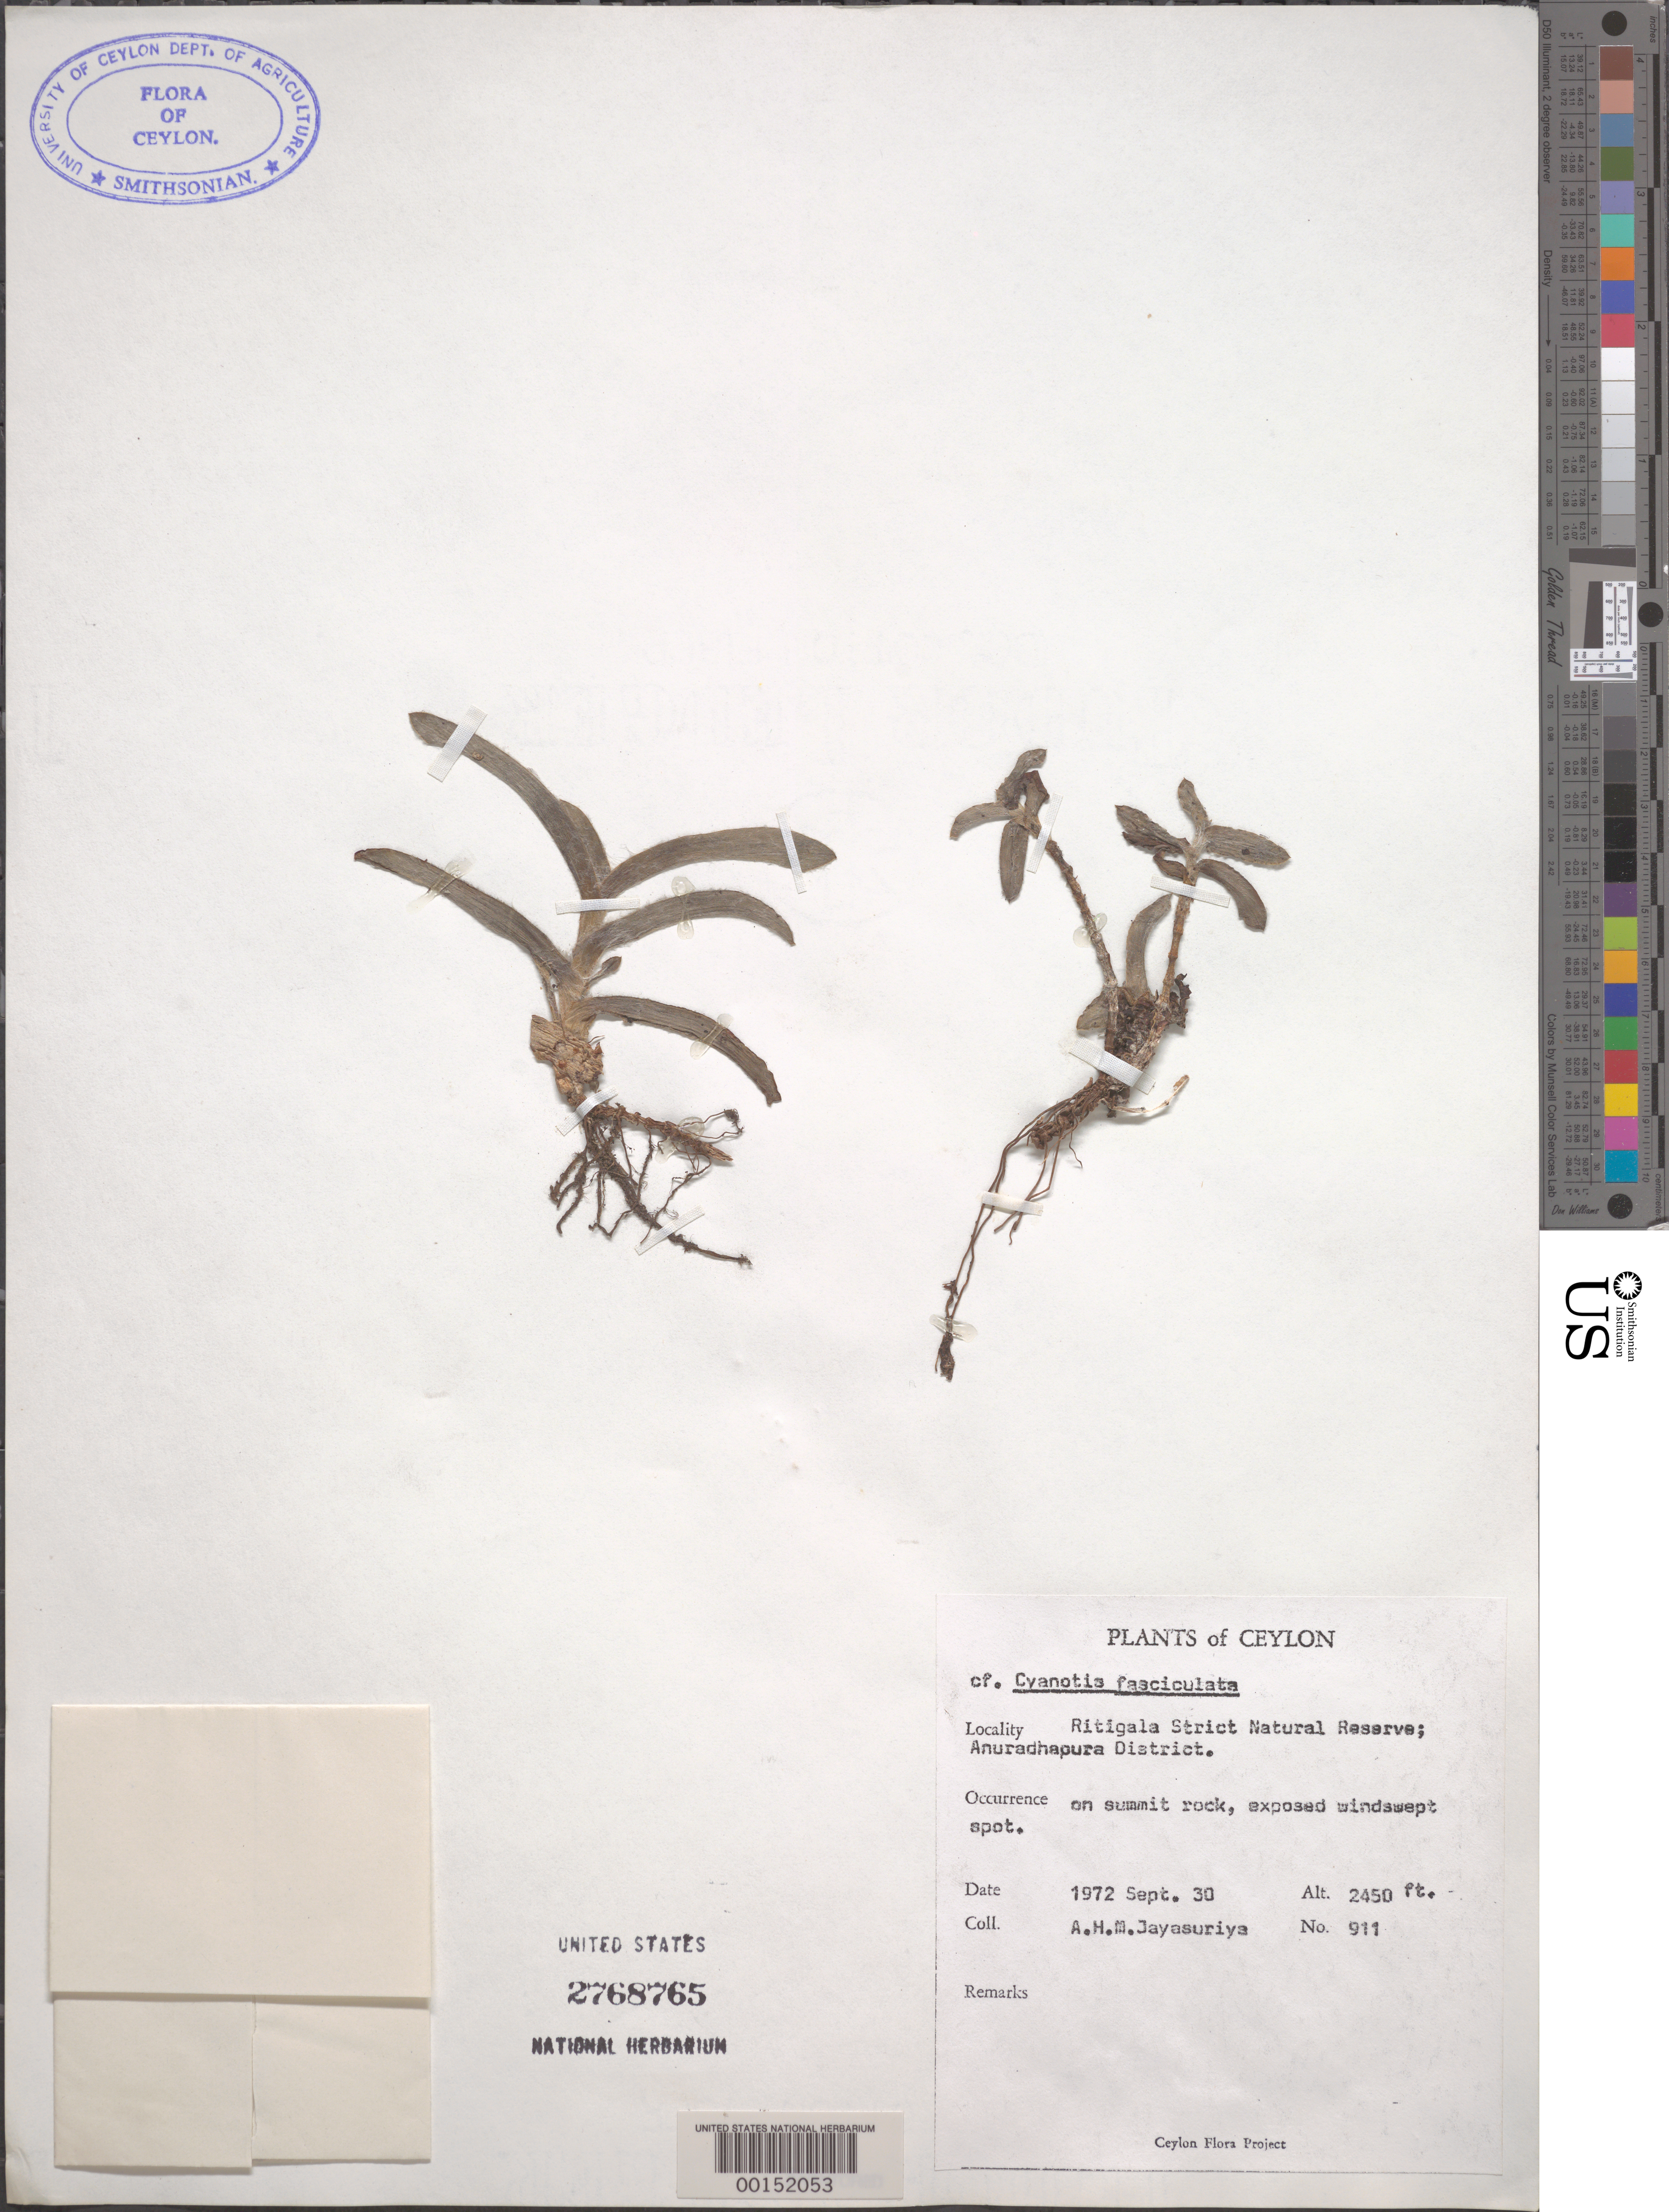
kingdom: Plantae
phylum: Tracheophyta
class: Liliopsida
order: Commelinales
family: Commelinaceae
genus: Cyanotis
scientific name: Cyanotis sp.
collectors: A. H. Jayasuriya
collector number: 911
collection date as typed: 30 Sep 1972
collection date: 1972-09-30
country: Sri Lanka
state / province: North Central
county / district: Anuradhapura Dist.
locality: Ritigala strict natural reserve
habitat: Exposed, windswept summit rock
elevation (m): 747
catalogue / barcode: US 2768765